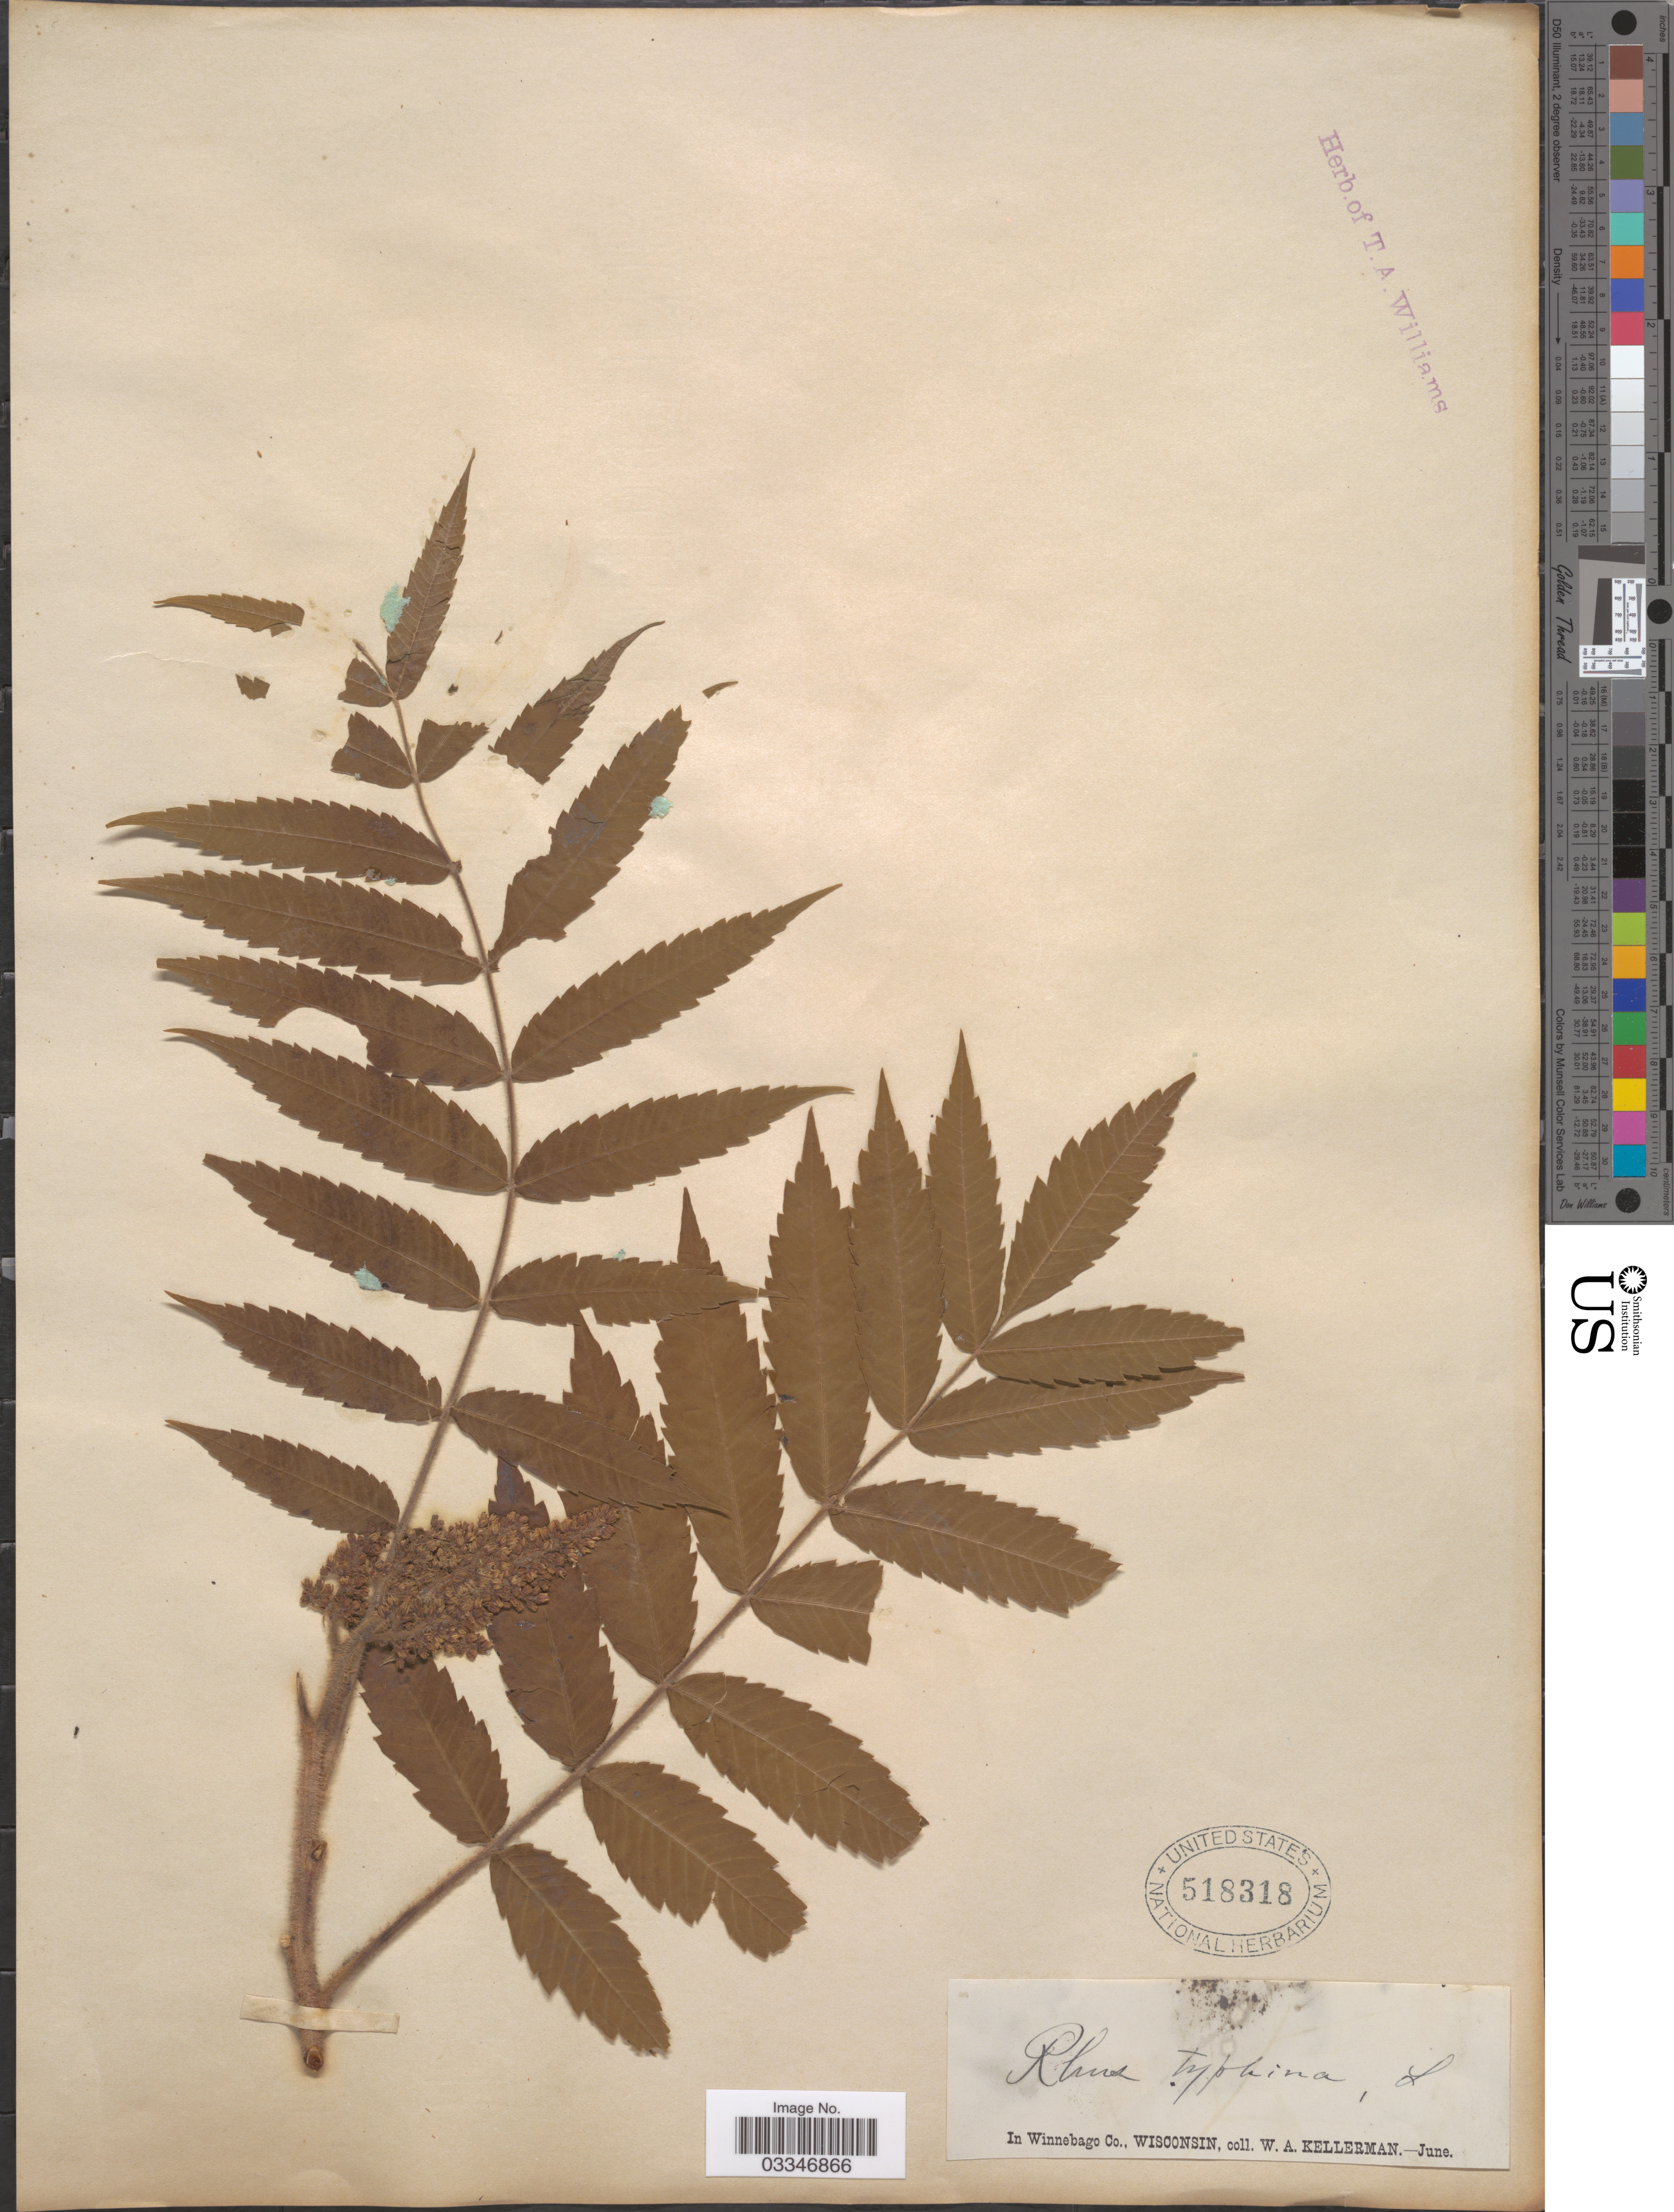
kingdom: Plantae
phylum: Tracheophyta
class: Magnoliopsida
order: Sapindales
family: Anacardiaceae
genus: Rhus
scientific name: Rhus typhina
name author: L.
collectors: W. Kellerman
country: United States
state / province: Wisconsin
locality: In Winnebago Co.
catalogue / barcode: US 518318